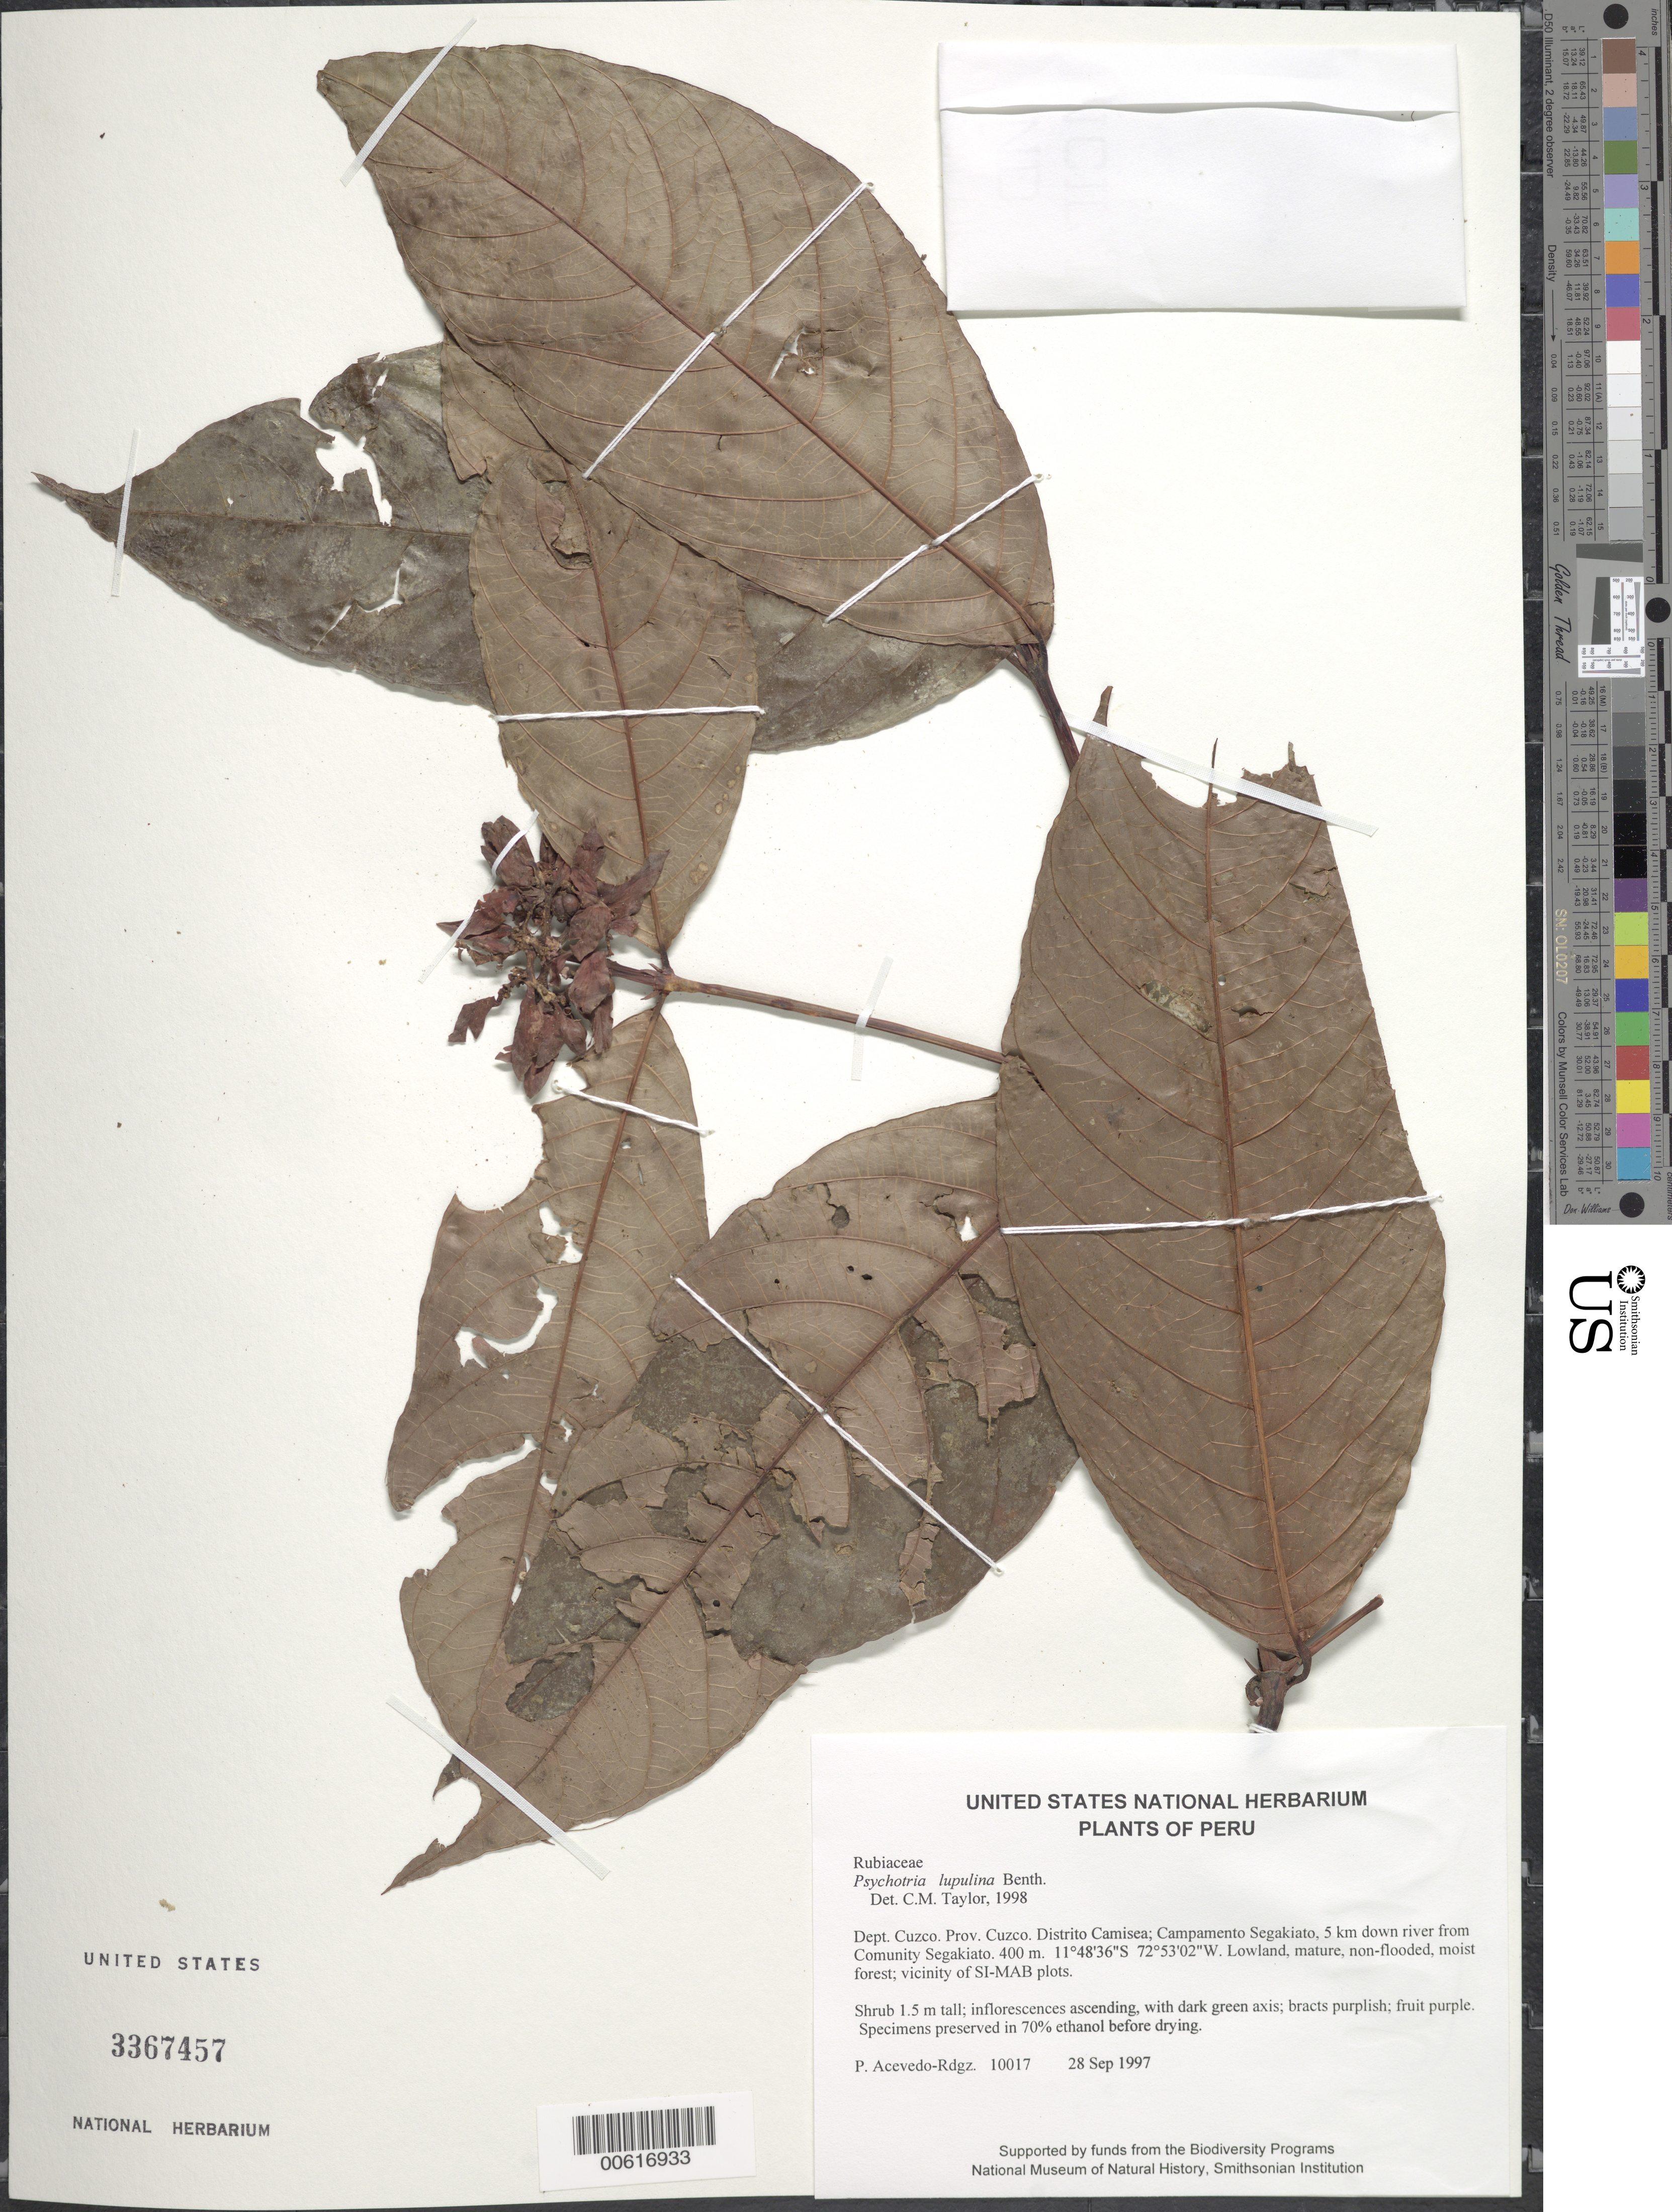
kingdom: Plantae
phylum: Tracheophyta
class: Magnoliopsida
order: Gentianales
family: Rubiaceae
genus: Psychotria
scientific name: Psychotria lupulina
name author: Benth.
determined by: Taylor, Charlotte M.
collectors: P. Acevedo-Rodr.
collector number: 10017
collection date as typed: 28 Sep 1997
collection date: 1997-09-28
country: Peru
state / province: Cusco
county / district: Cusco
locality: Distrito Camisea; Campamento Segakiato, 5 km down river from Comunity Segakiato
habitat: Lowland, mature, non-flooded, moist forest; vicinity of SI-MAB plots.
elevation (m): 400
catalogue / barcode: US 3367457